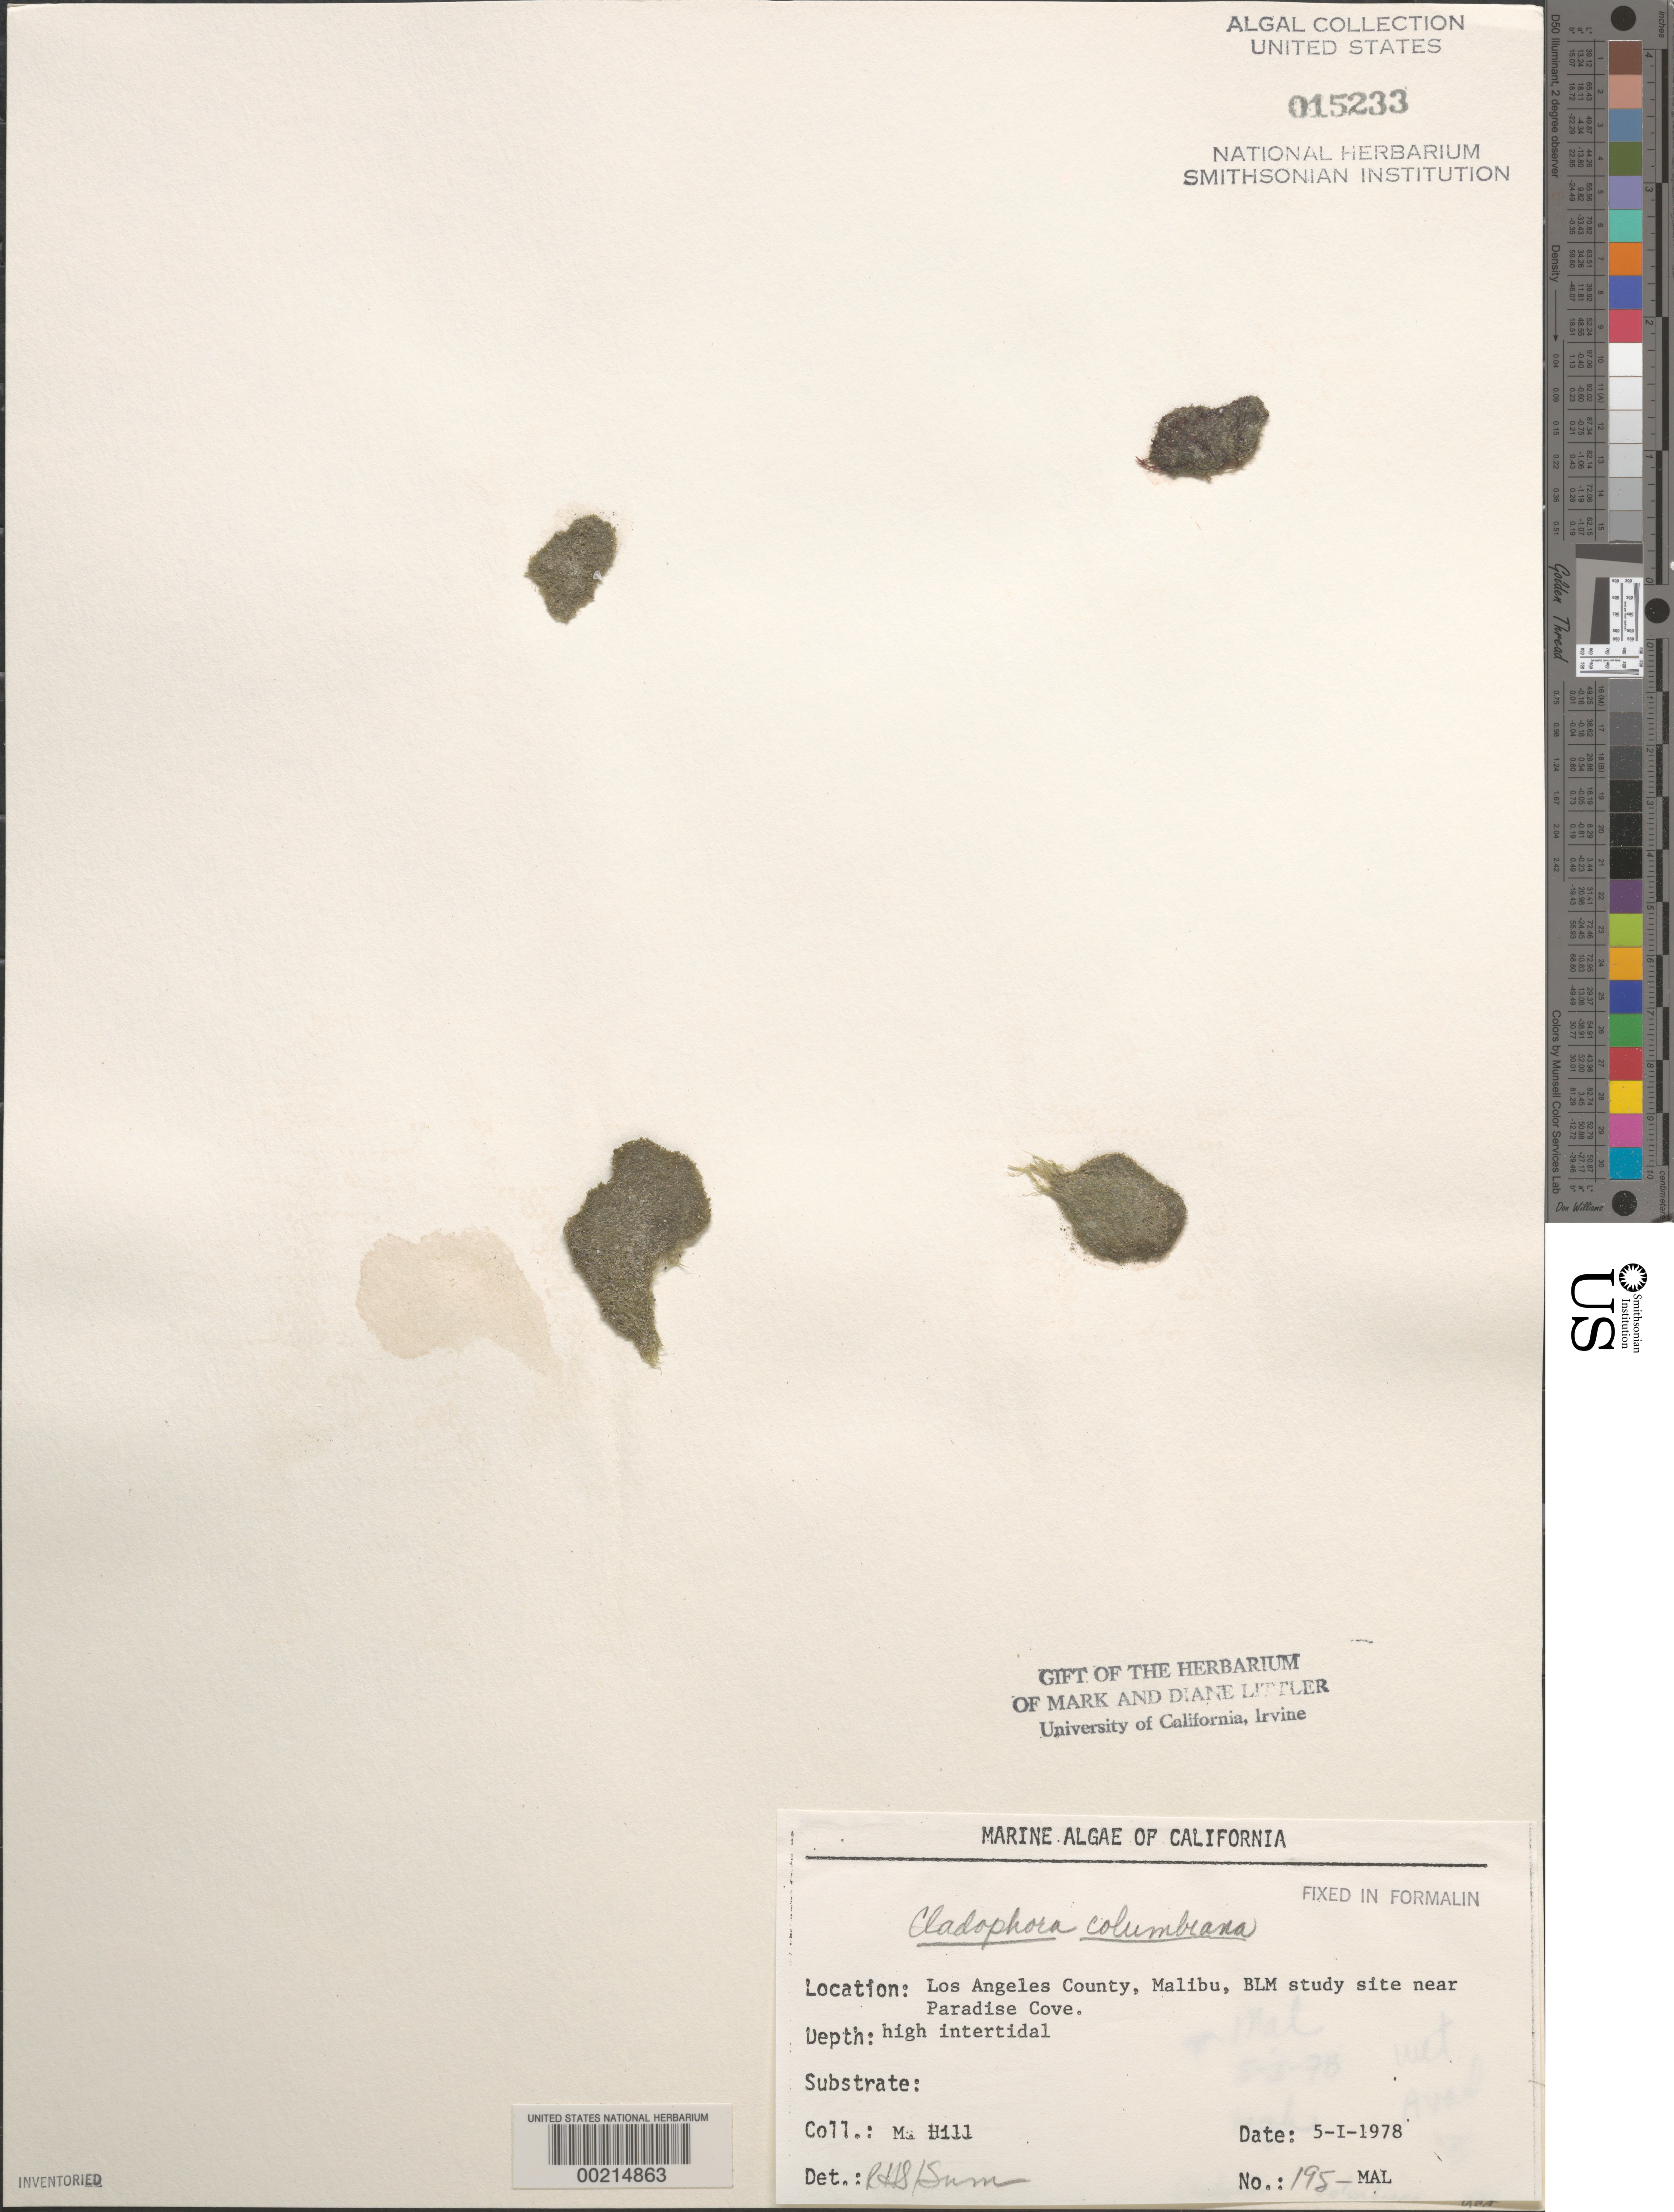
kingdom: Plantae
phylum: Chlorophyta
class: Ulvophyceae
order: Cladophorales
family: Cladophoraceae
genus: Cladophora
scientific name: Cladophora columbiana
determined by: Sims, Robert H.; Murray, S. N.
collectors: M. Hill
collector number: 195-mal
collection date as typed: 05 Jan 1978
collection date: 1978-01-05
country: United States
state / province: California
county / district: Los Angeles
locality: Malibu near Paradise Cove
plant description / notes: BLM-SOCALBIGHT Rocky Intertidal Survey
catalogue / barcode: US 15233